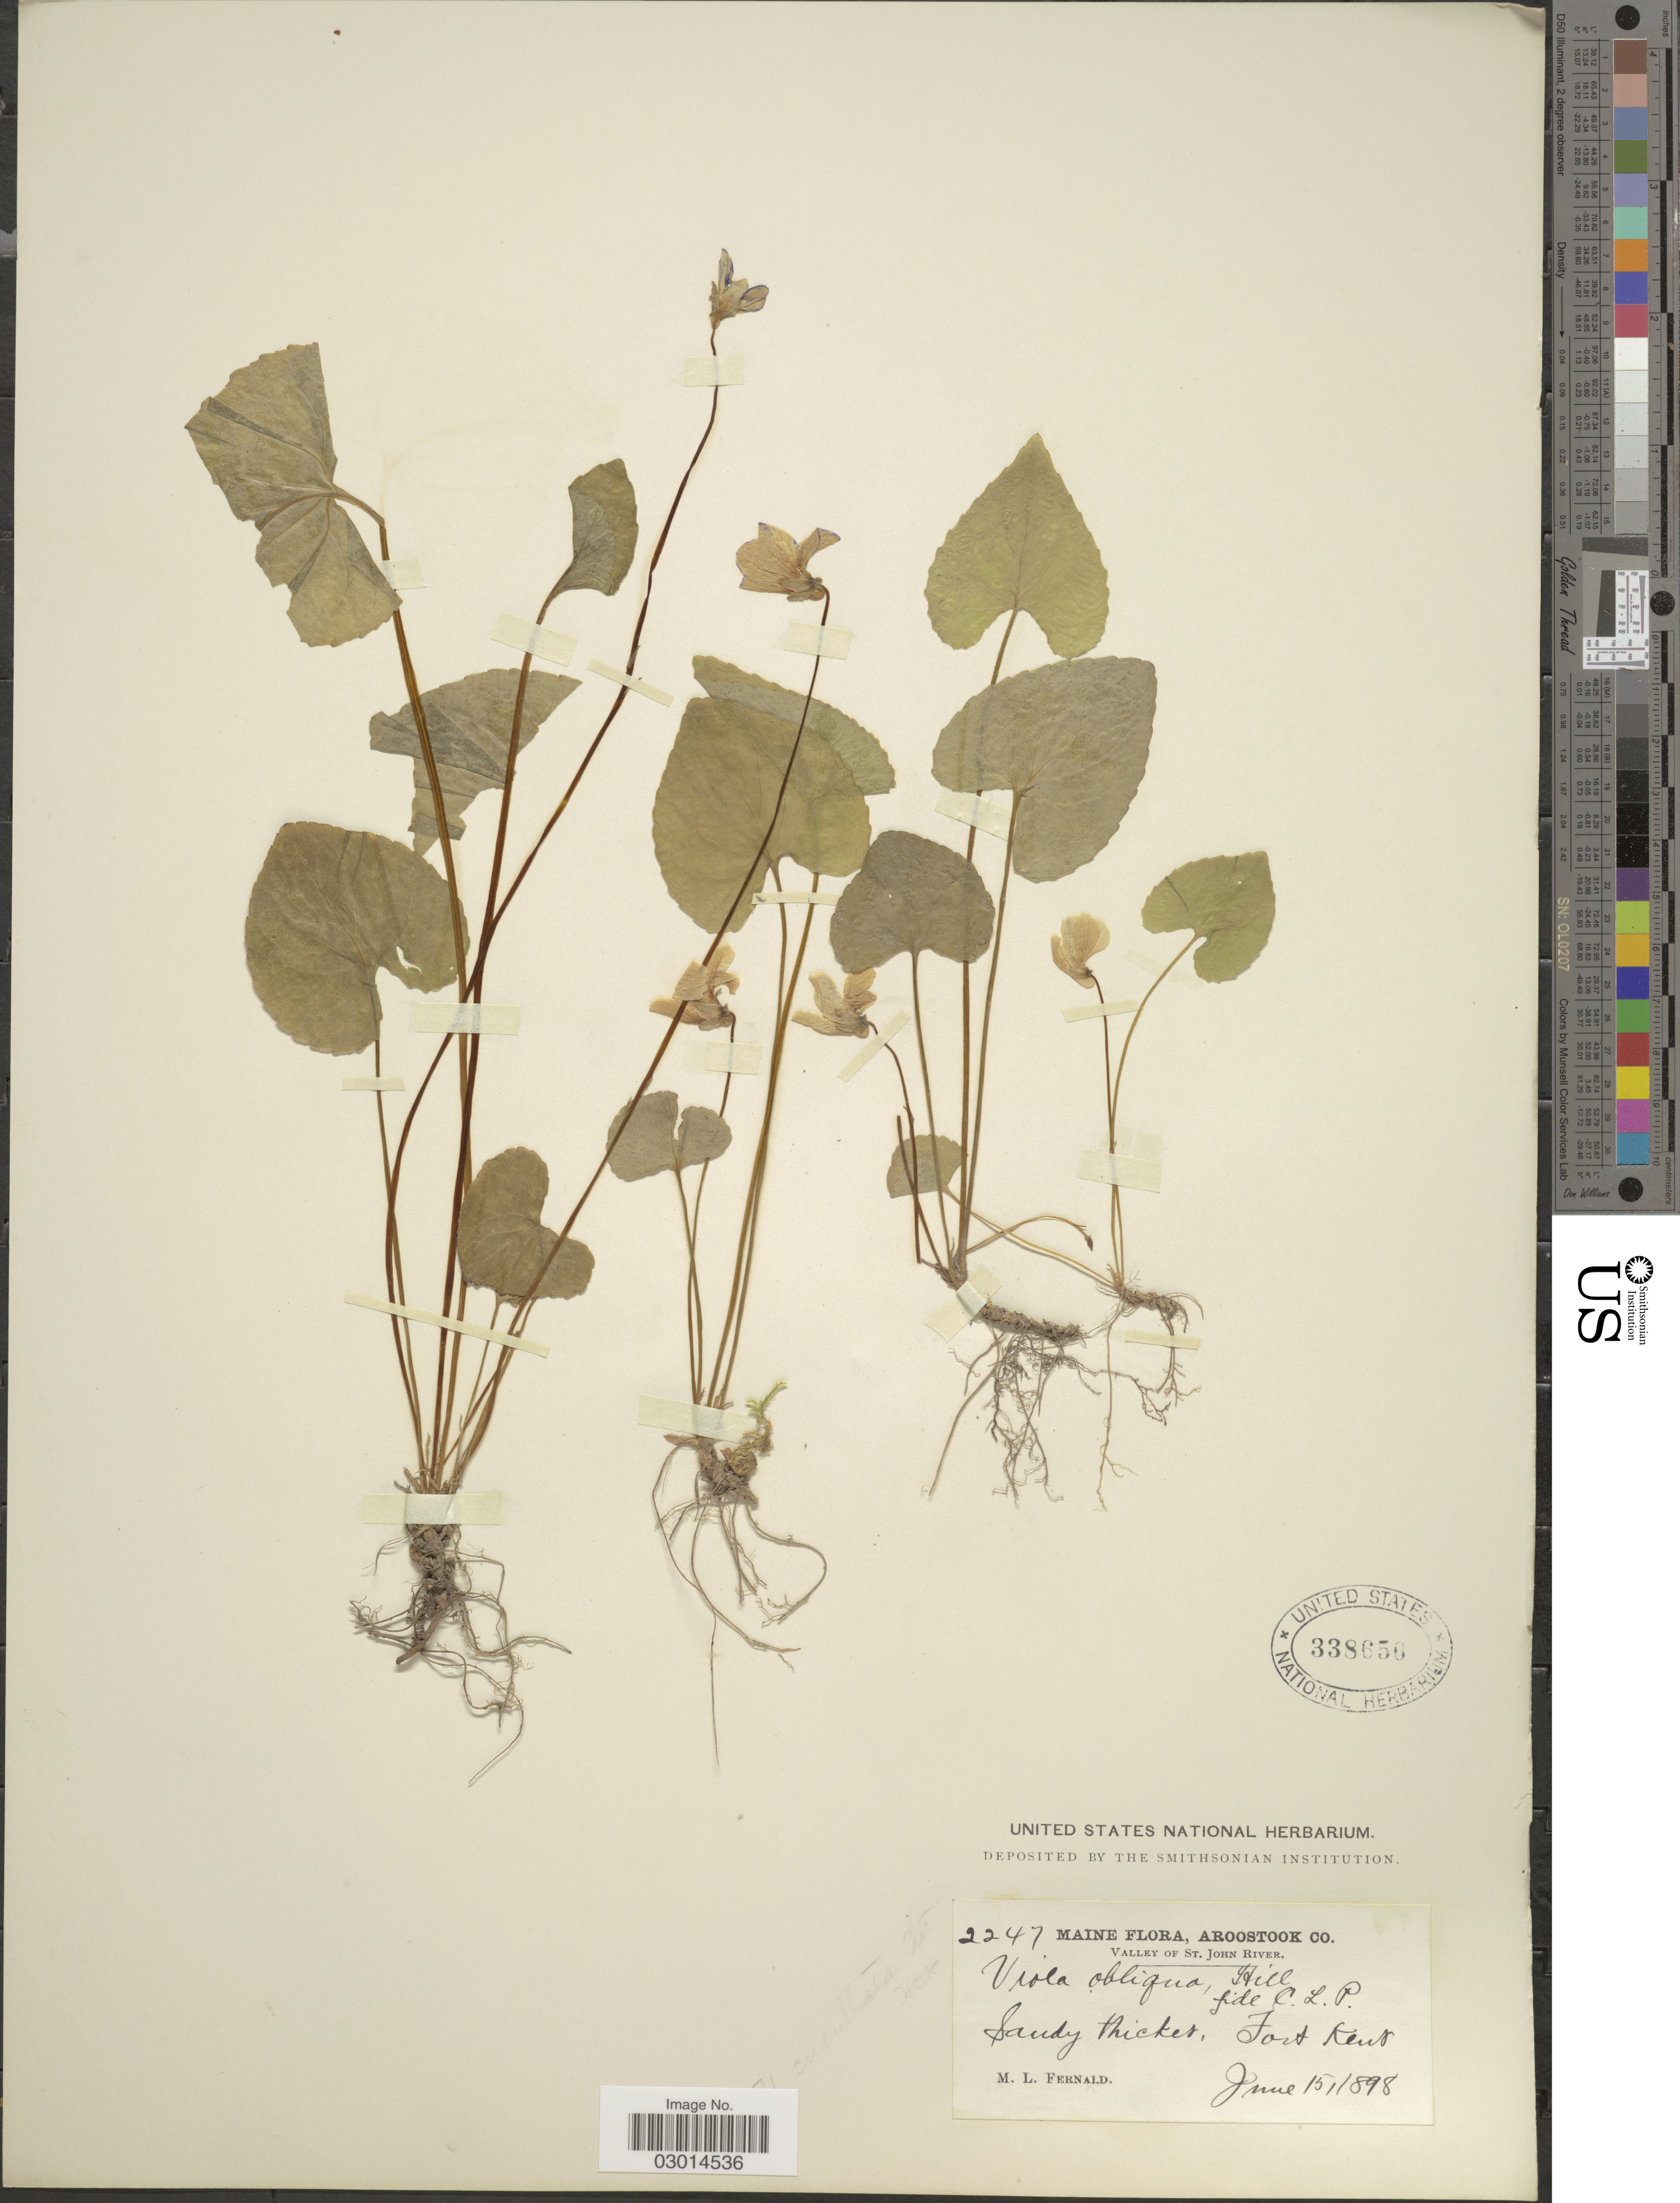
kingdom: Plantae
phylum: Tracheophyta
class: Magnoliopsida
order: Malpighiales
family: Violaceae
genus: Viola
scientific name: Viola cucullata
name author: Aiton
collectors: M. L. Fernald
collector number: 2247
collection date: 1898-06-15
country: United States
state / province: Maine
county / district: Aroostook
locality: Valley of St. John River. Sandy thicket, Fort Kent.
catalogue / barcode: US 338656